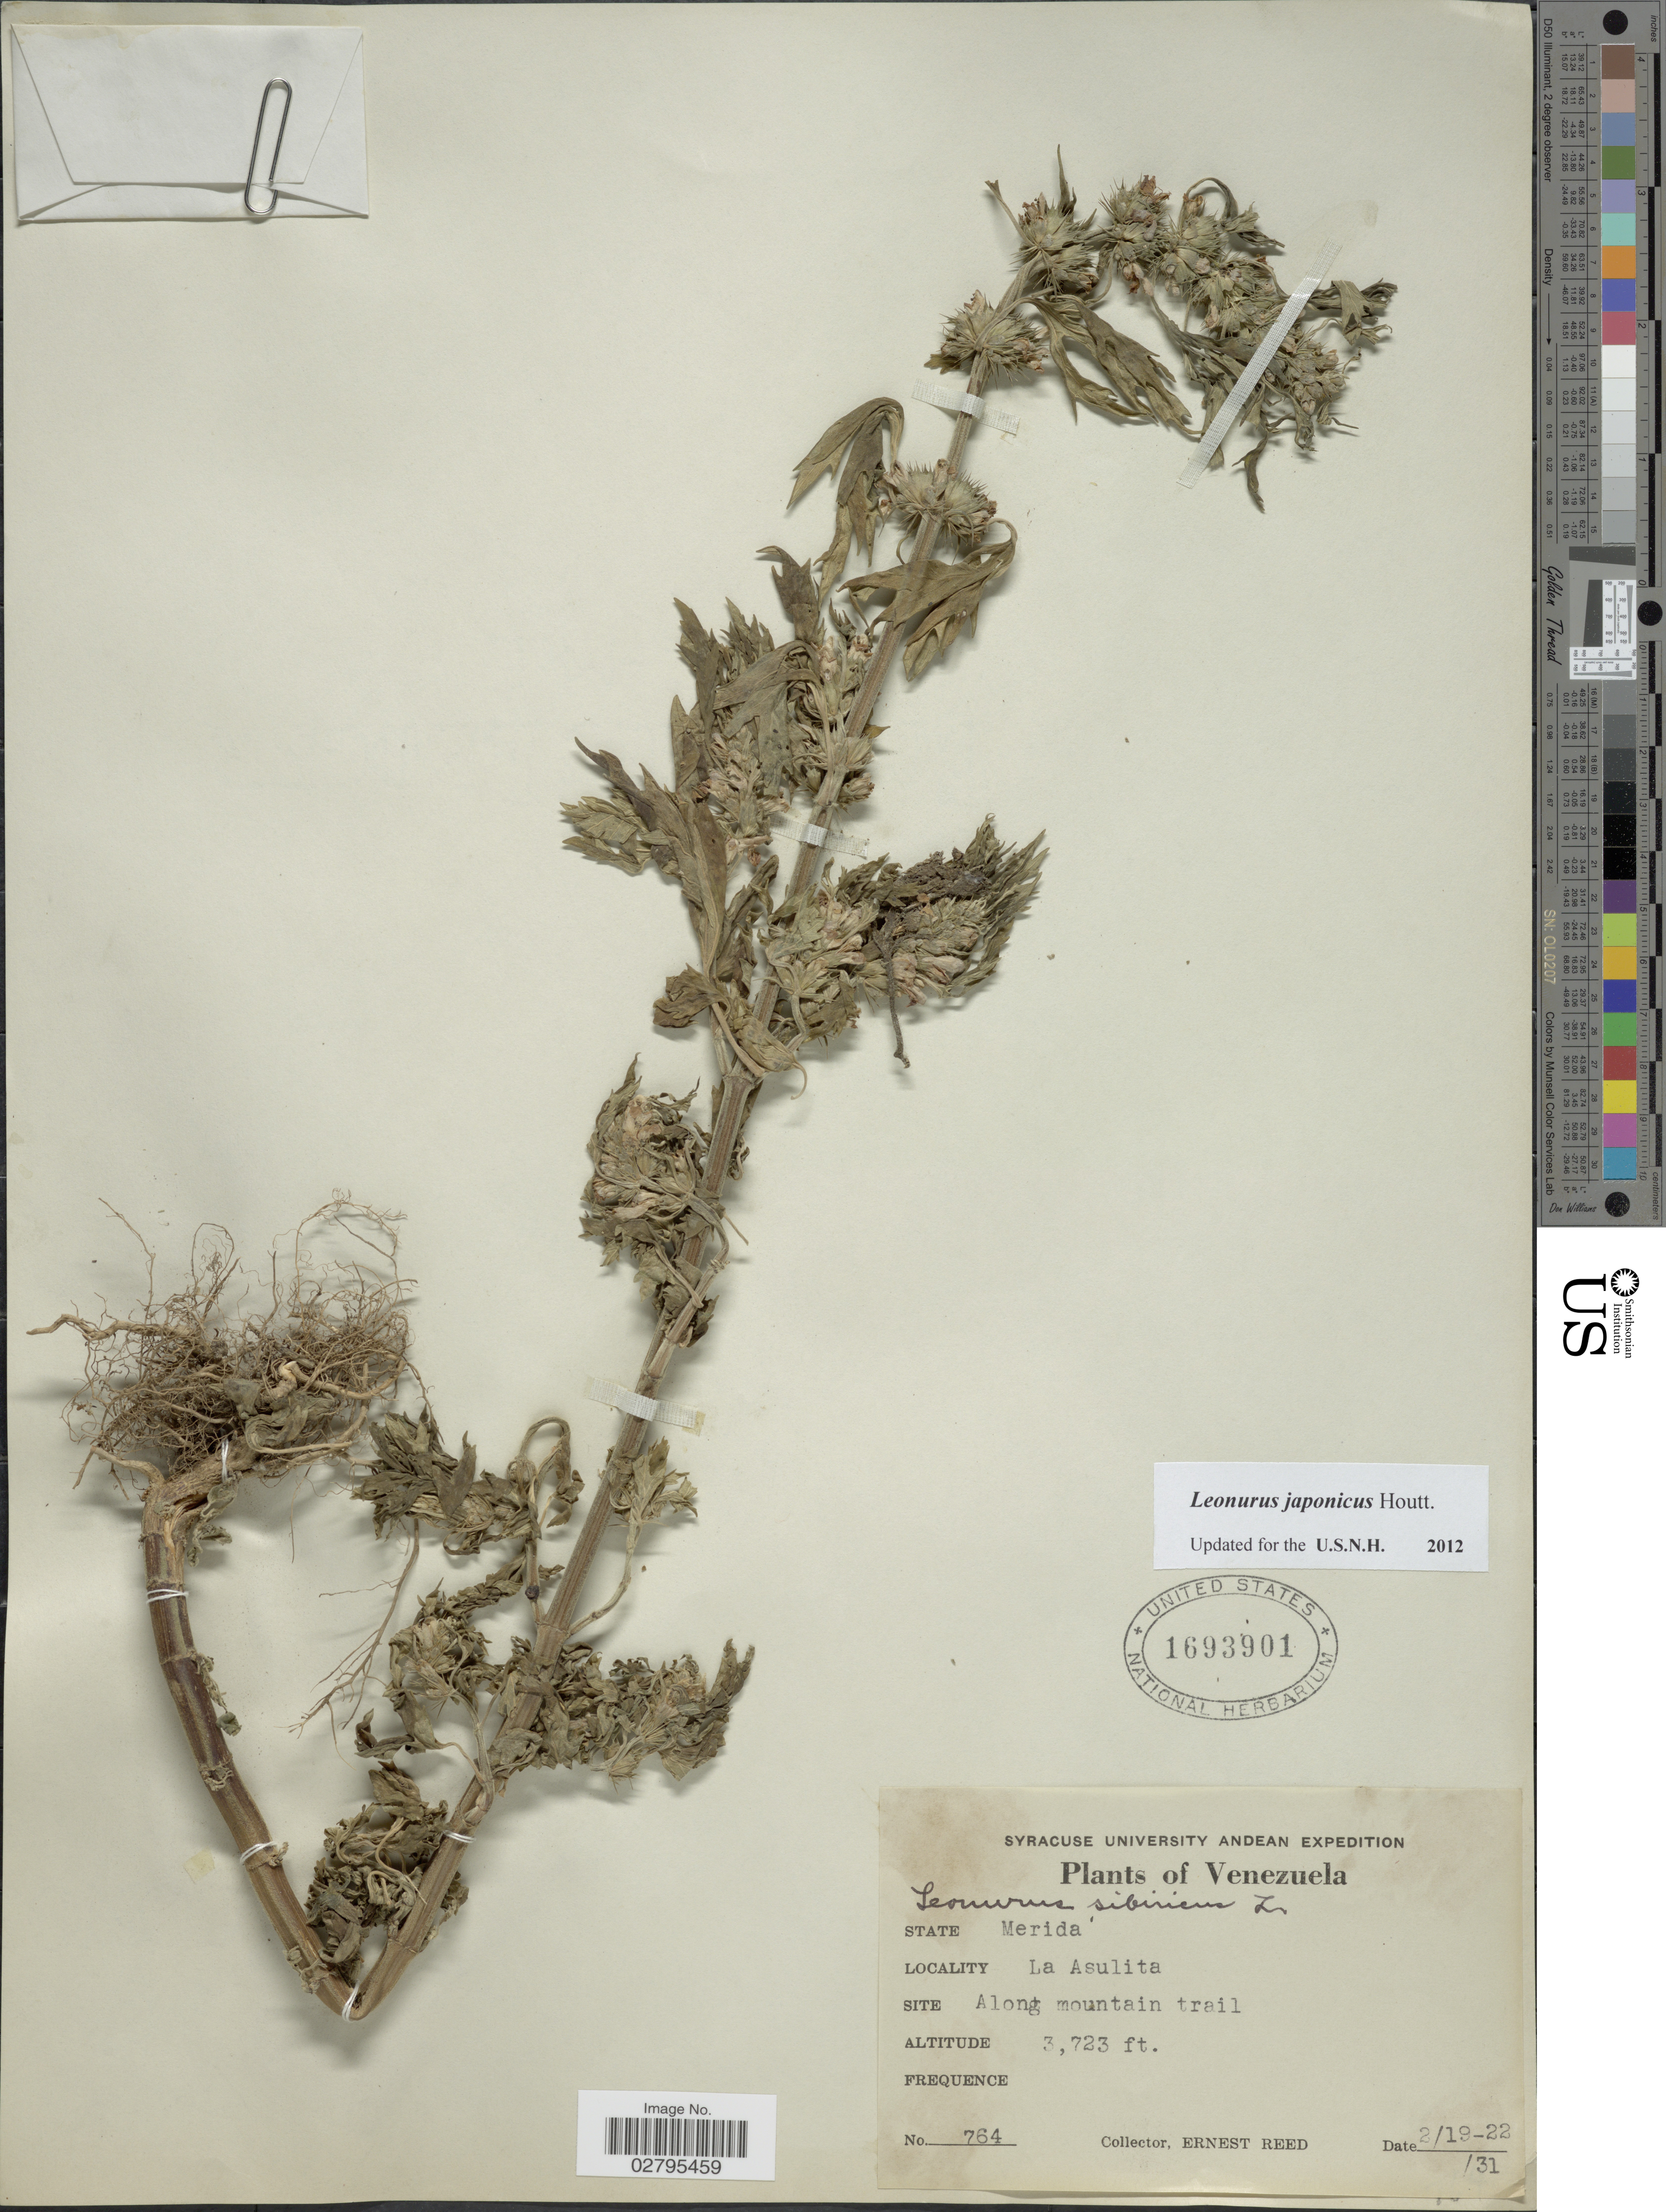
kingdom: Plantae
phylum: Tracheophyta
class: Magnoliopsida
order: Lamiales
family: Lamiaceae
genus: Leonurus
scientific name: Leonurus japonicus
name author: Houtt.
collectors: E. Reed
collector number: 764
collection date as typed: Transcribed d/m/y: 19/2/31 to 22/2/31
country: Venezuela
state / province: Mérida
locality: La Asulita, along mountain trail.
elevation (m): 1135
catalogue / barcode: US 1693901